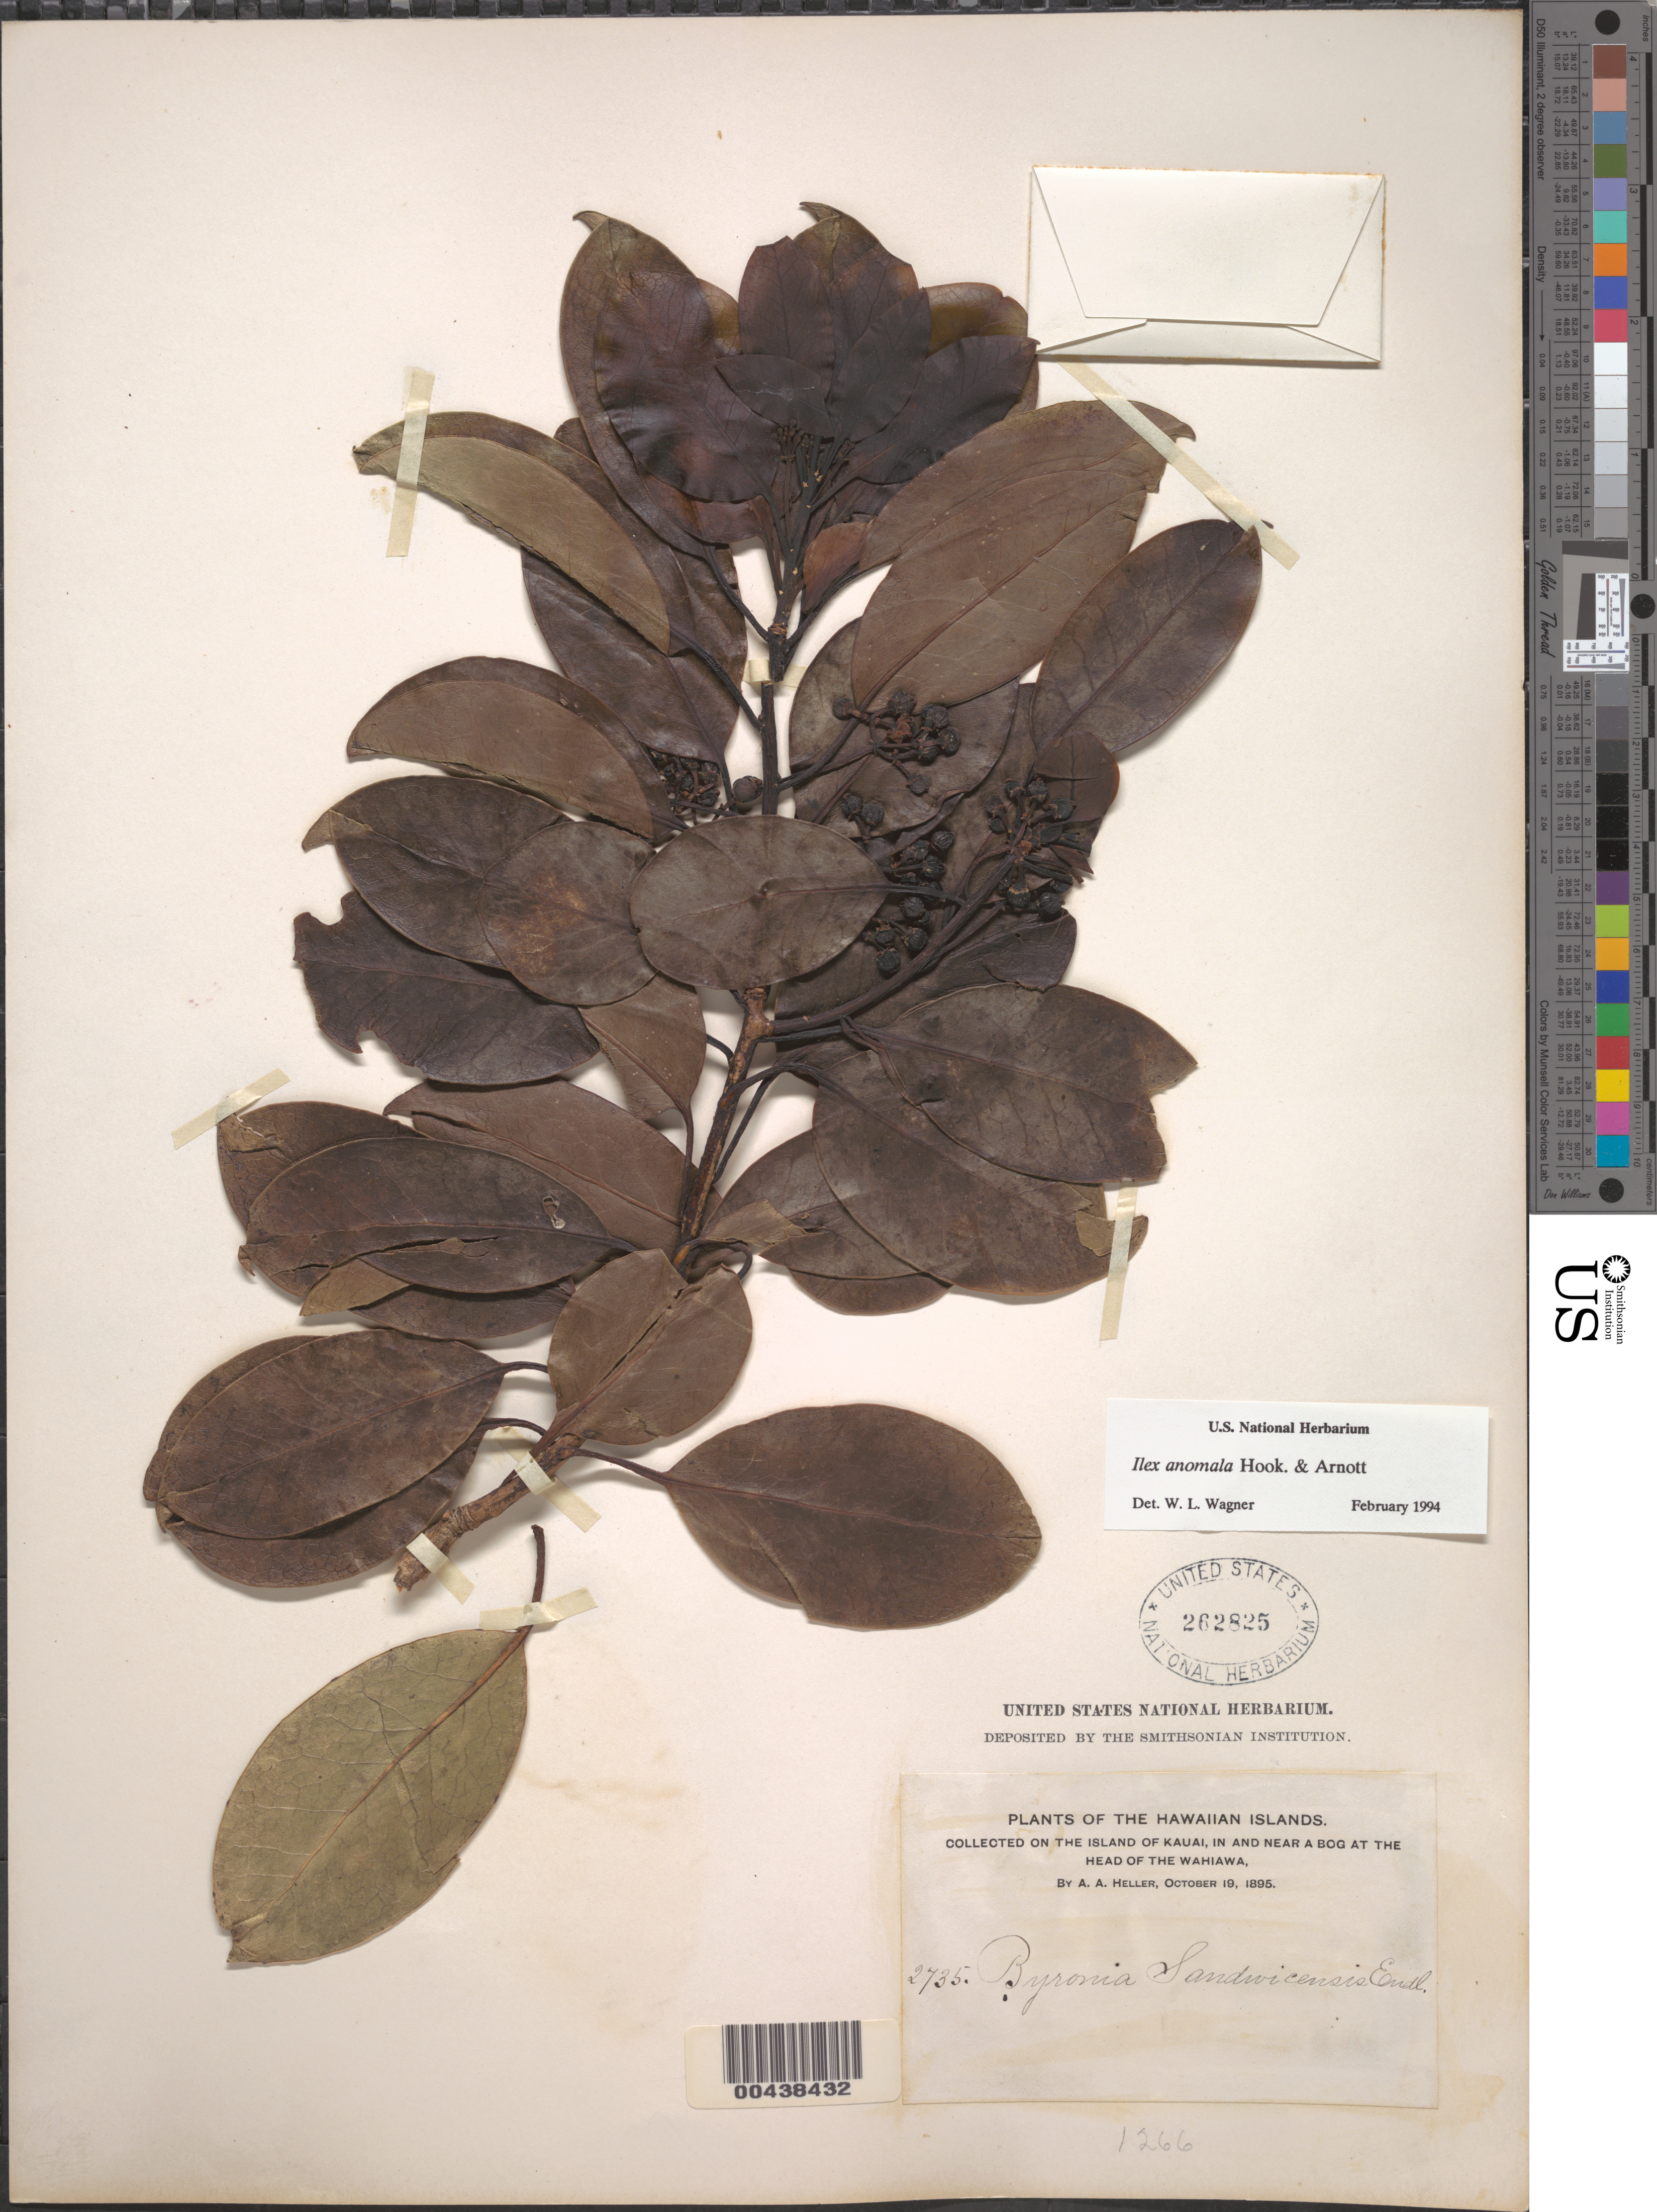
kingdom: Plantae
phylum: Tracheophyta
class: Magnoliopsida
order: Aquifoliales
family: Aquifoliaceae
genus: Ilex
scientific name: Ilex anomala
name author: Hook. & Arn.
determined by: Wagner, W. L., (BOT), Smithsonian Institution - National Museum of Natural History (UNITED STATES)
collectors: A. A. Heller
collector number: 2735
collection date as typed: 19 Oct 1895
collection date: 1895-10-19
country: United States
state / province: Hawaii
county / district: Kauai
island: Kaua'i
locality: in and near a bog at the head of the Wahiawa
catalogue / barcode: US 262825